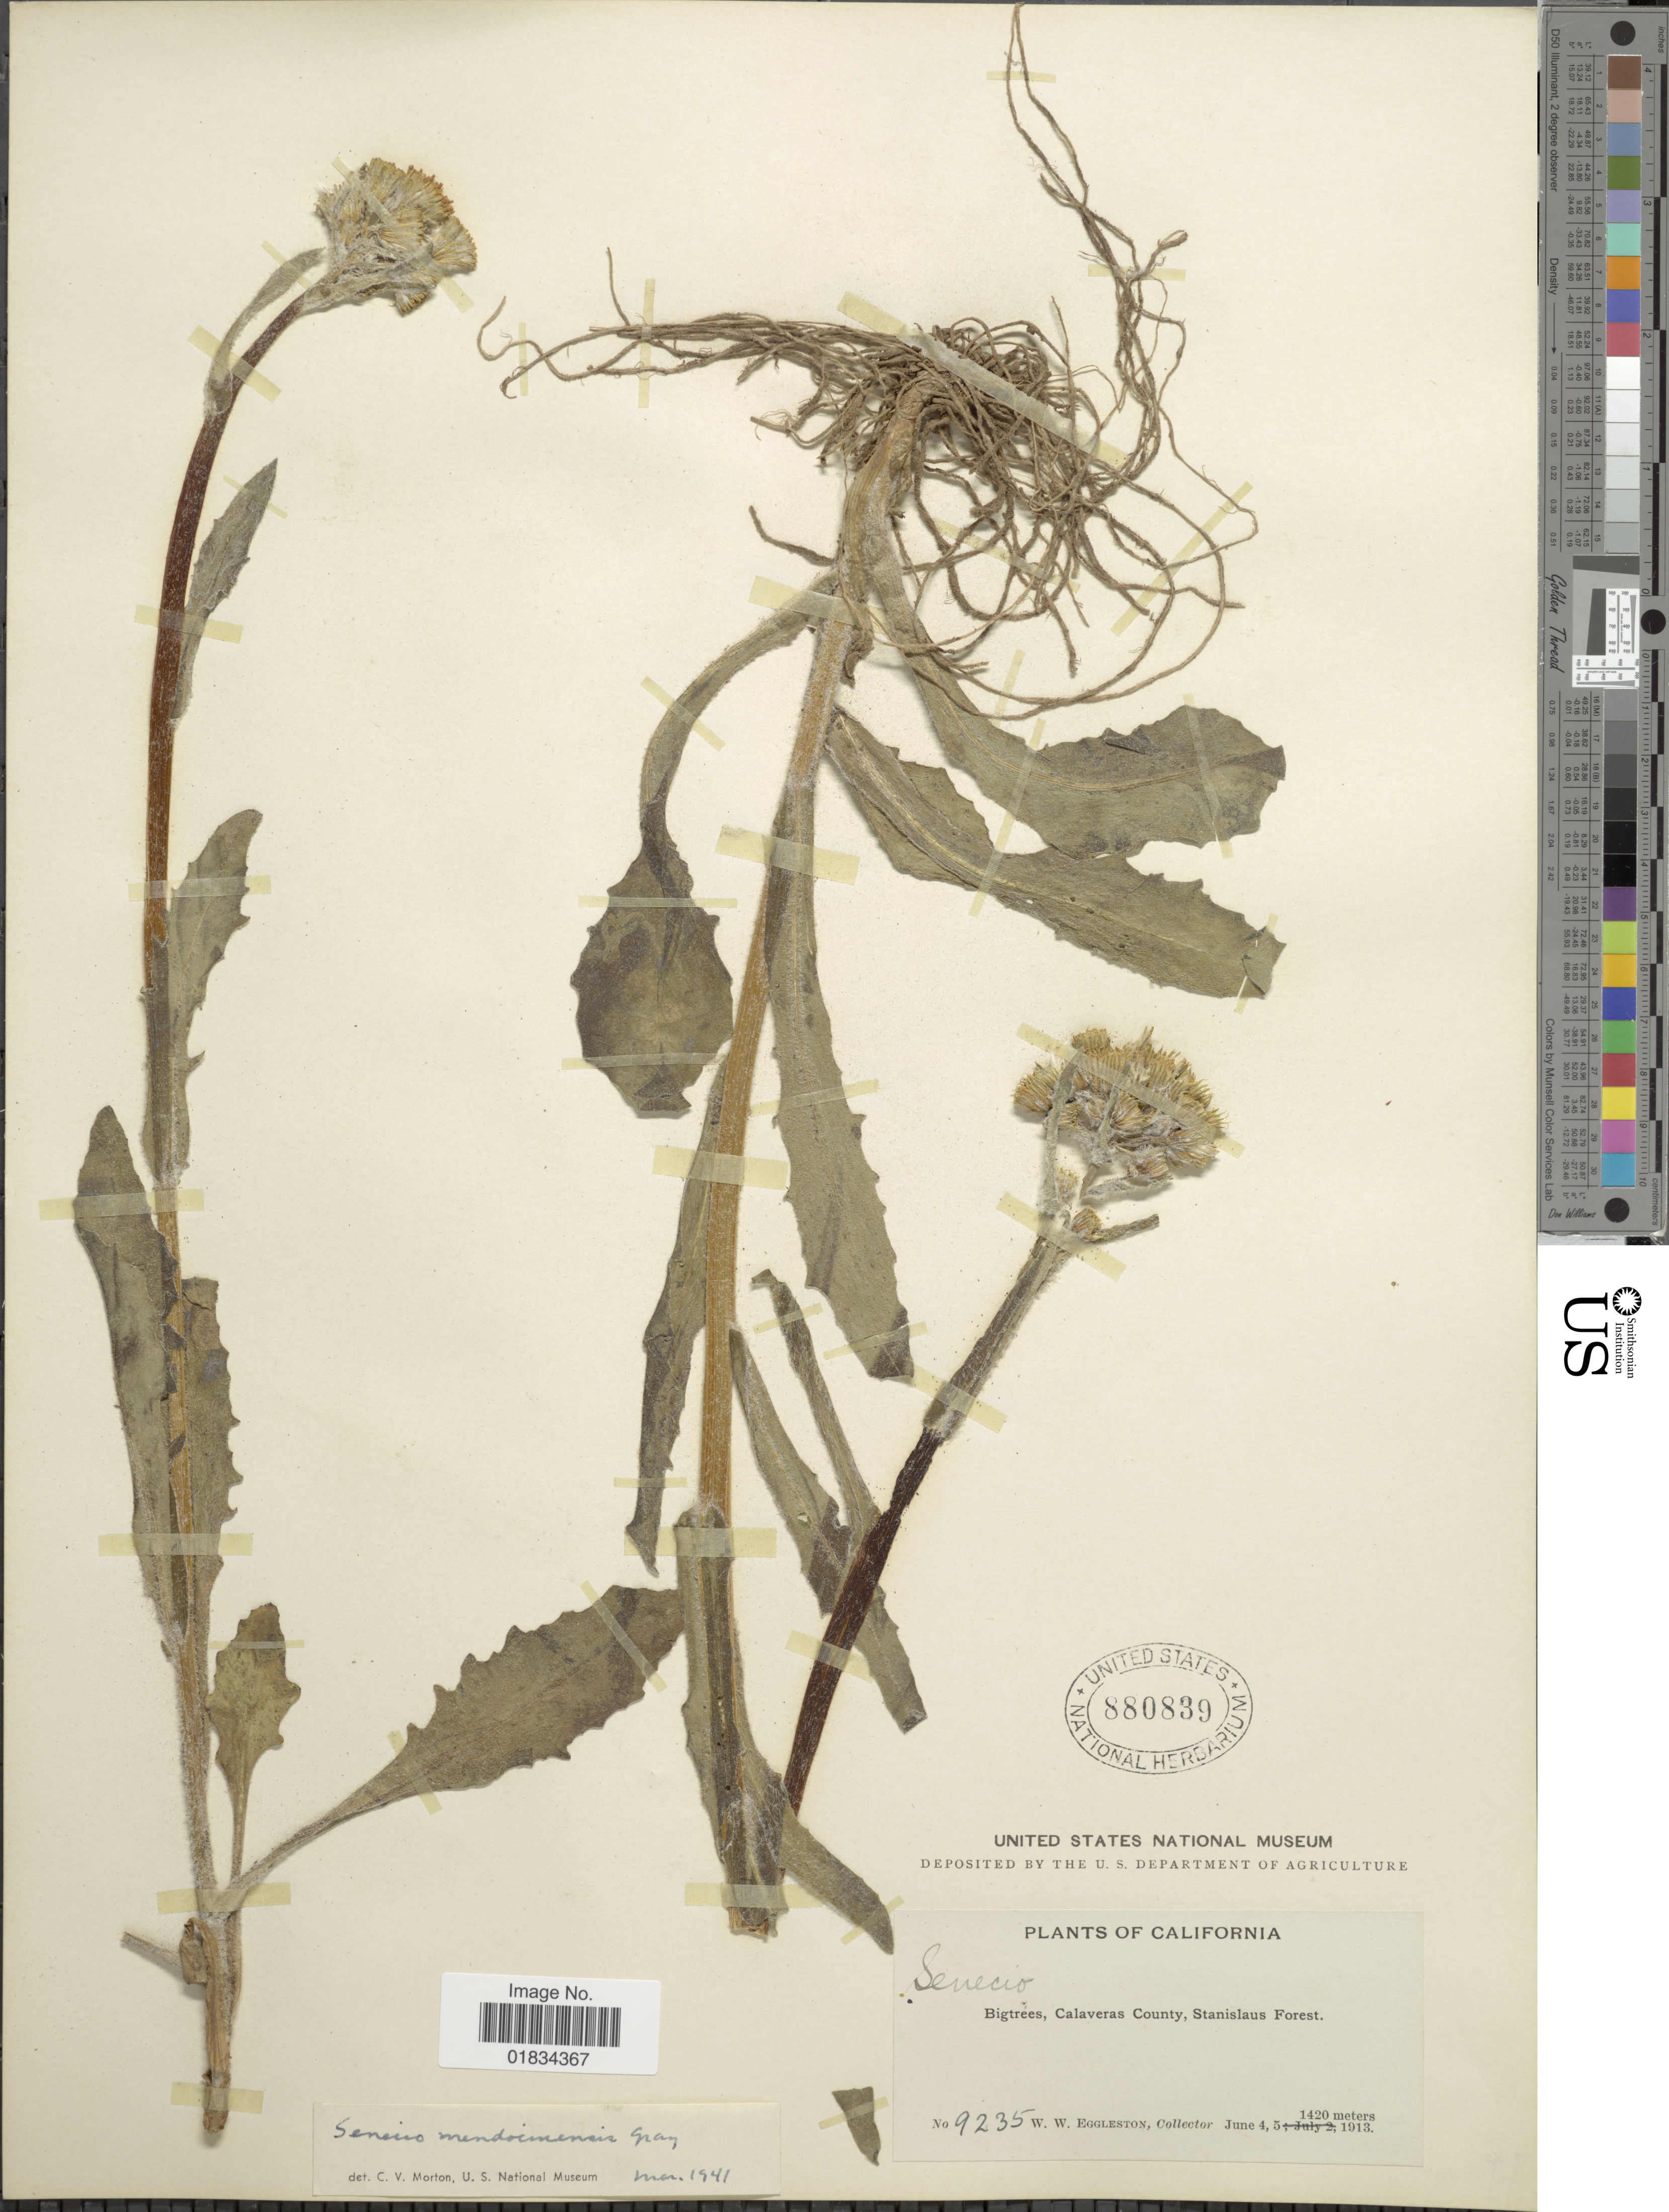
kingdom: Plantae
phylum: Tracheophyta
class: Magnoliopsida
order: Asterales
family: Asteraceae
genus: Senecio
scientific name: Senecio integerrimus var. major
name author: (A. Gray) Cronq.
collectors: W. W. Eggleston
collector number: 9235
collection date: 1913-06-04/1913-06-05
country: United States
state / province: California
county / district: Calaveras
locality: Bigtrees, Calaveras County, Stanislaus Forest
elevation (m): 1420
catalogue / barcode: US 880839